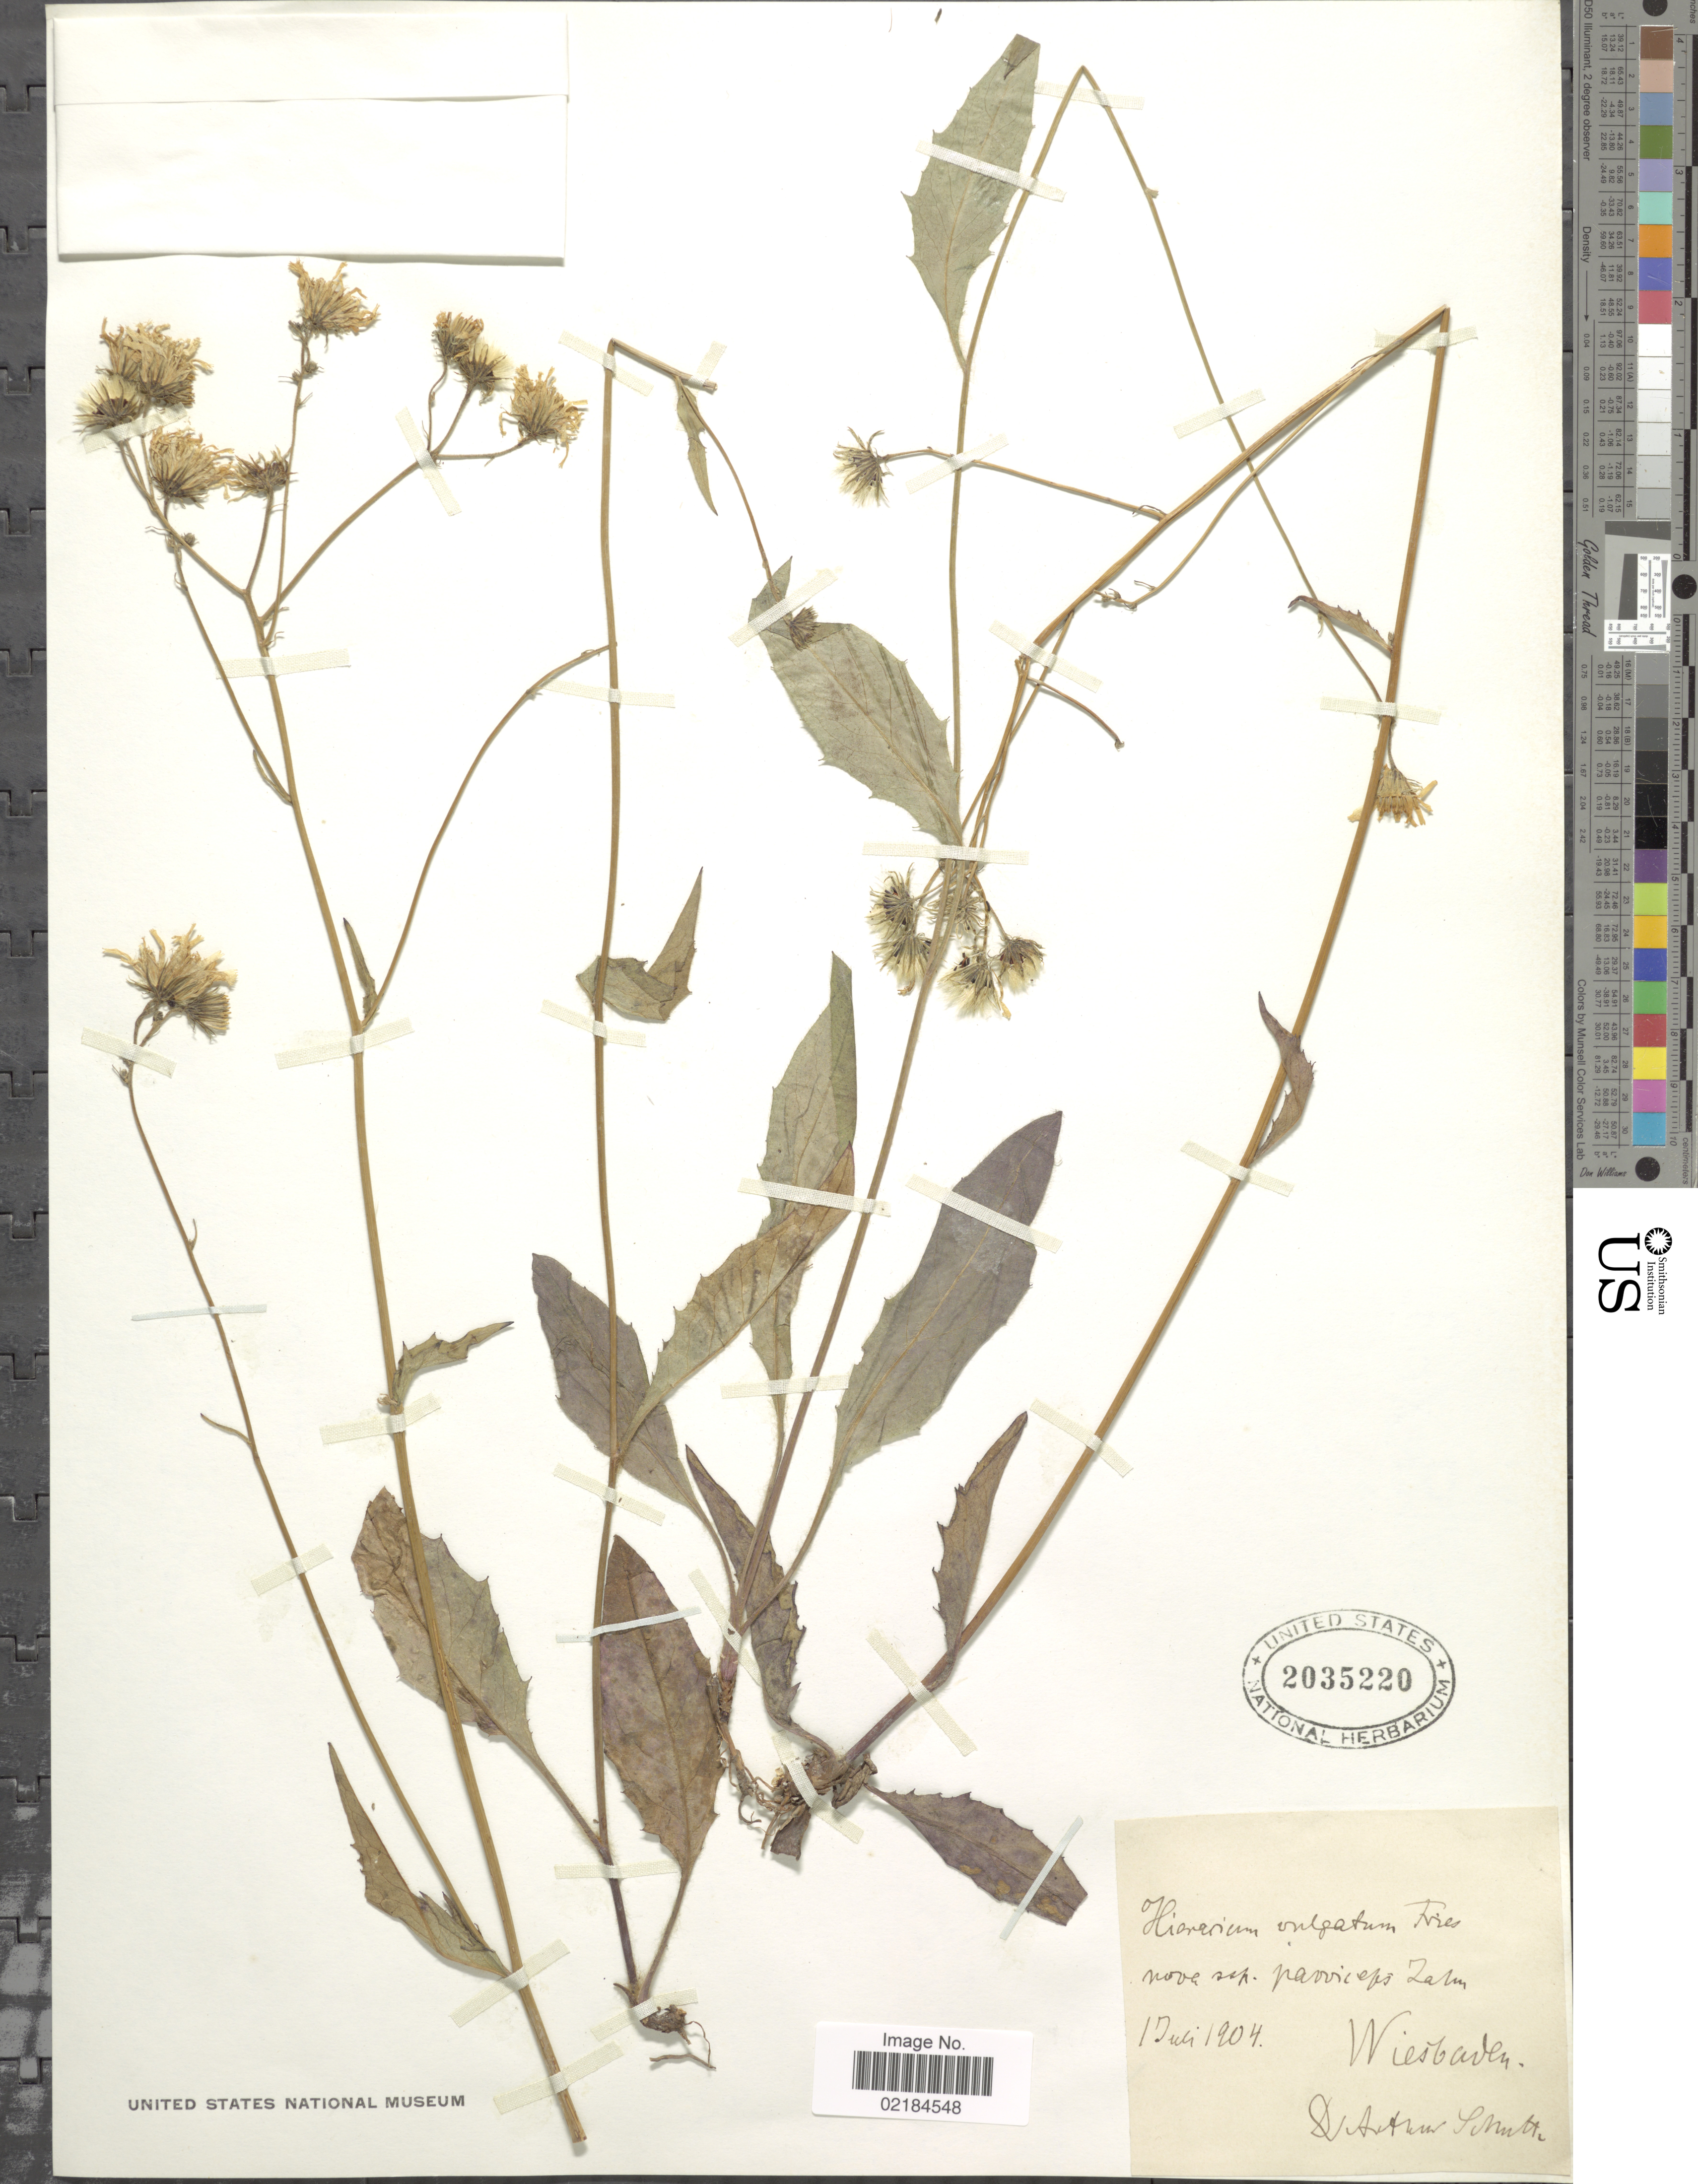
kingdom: Plantae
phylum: Tracheophyta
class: Magnoliopsida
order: Asterales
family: Asteraceae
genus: Hieracium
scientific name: Hieracium lachenalii subsp. cruenifolium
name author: (Dahlst. & Lübeck) Zahn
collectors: A. Schultz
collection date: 1904-07-01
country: Germany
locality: Wiesbaden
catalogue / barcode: US 2035220